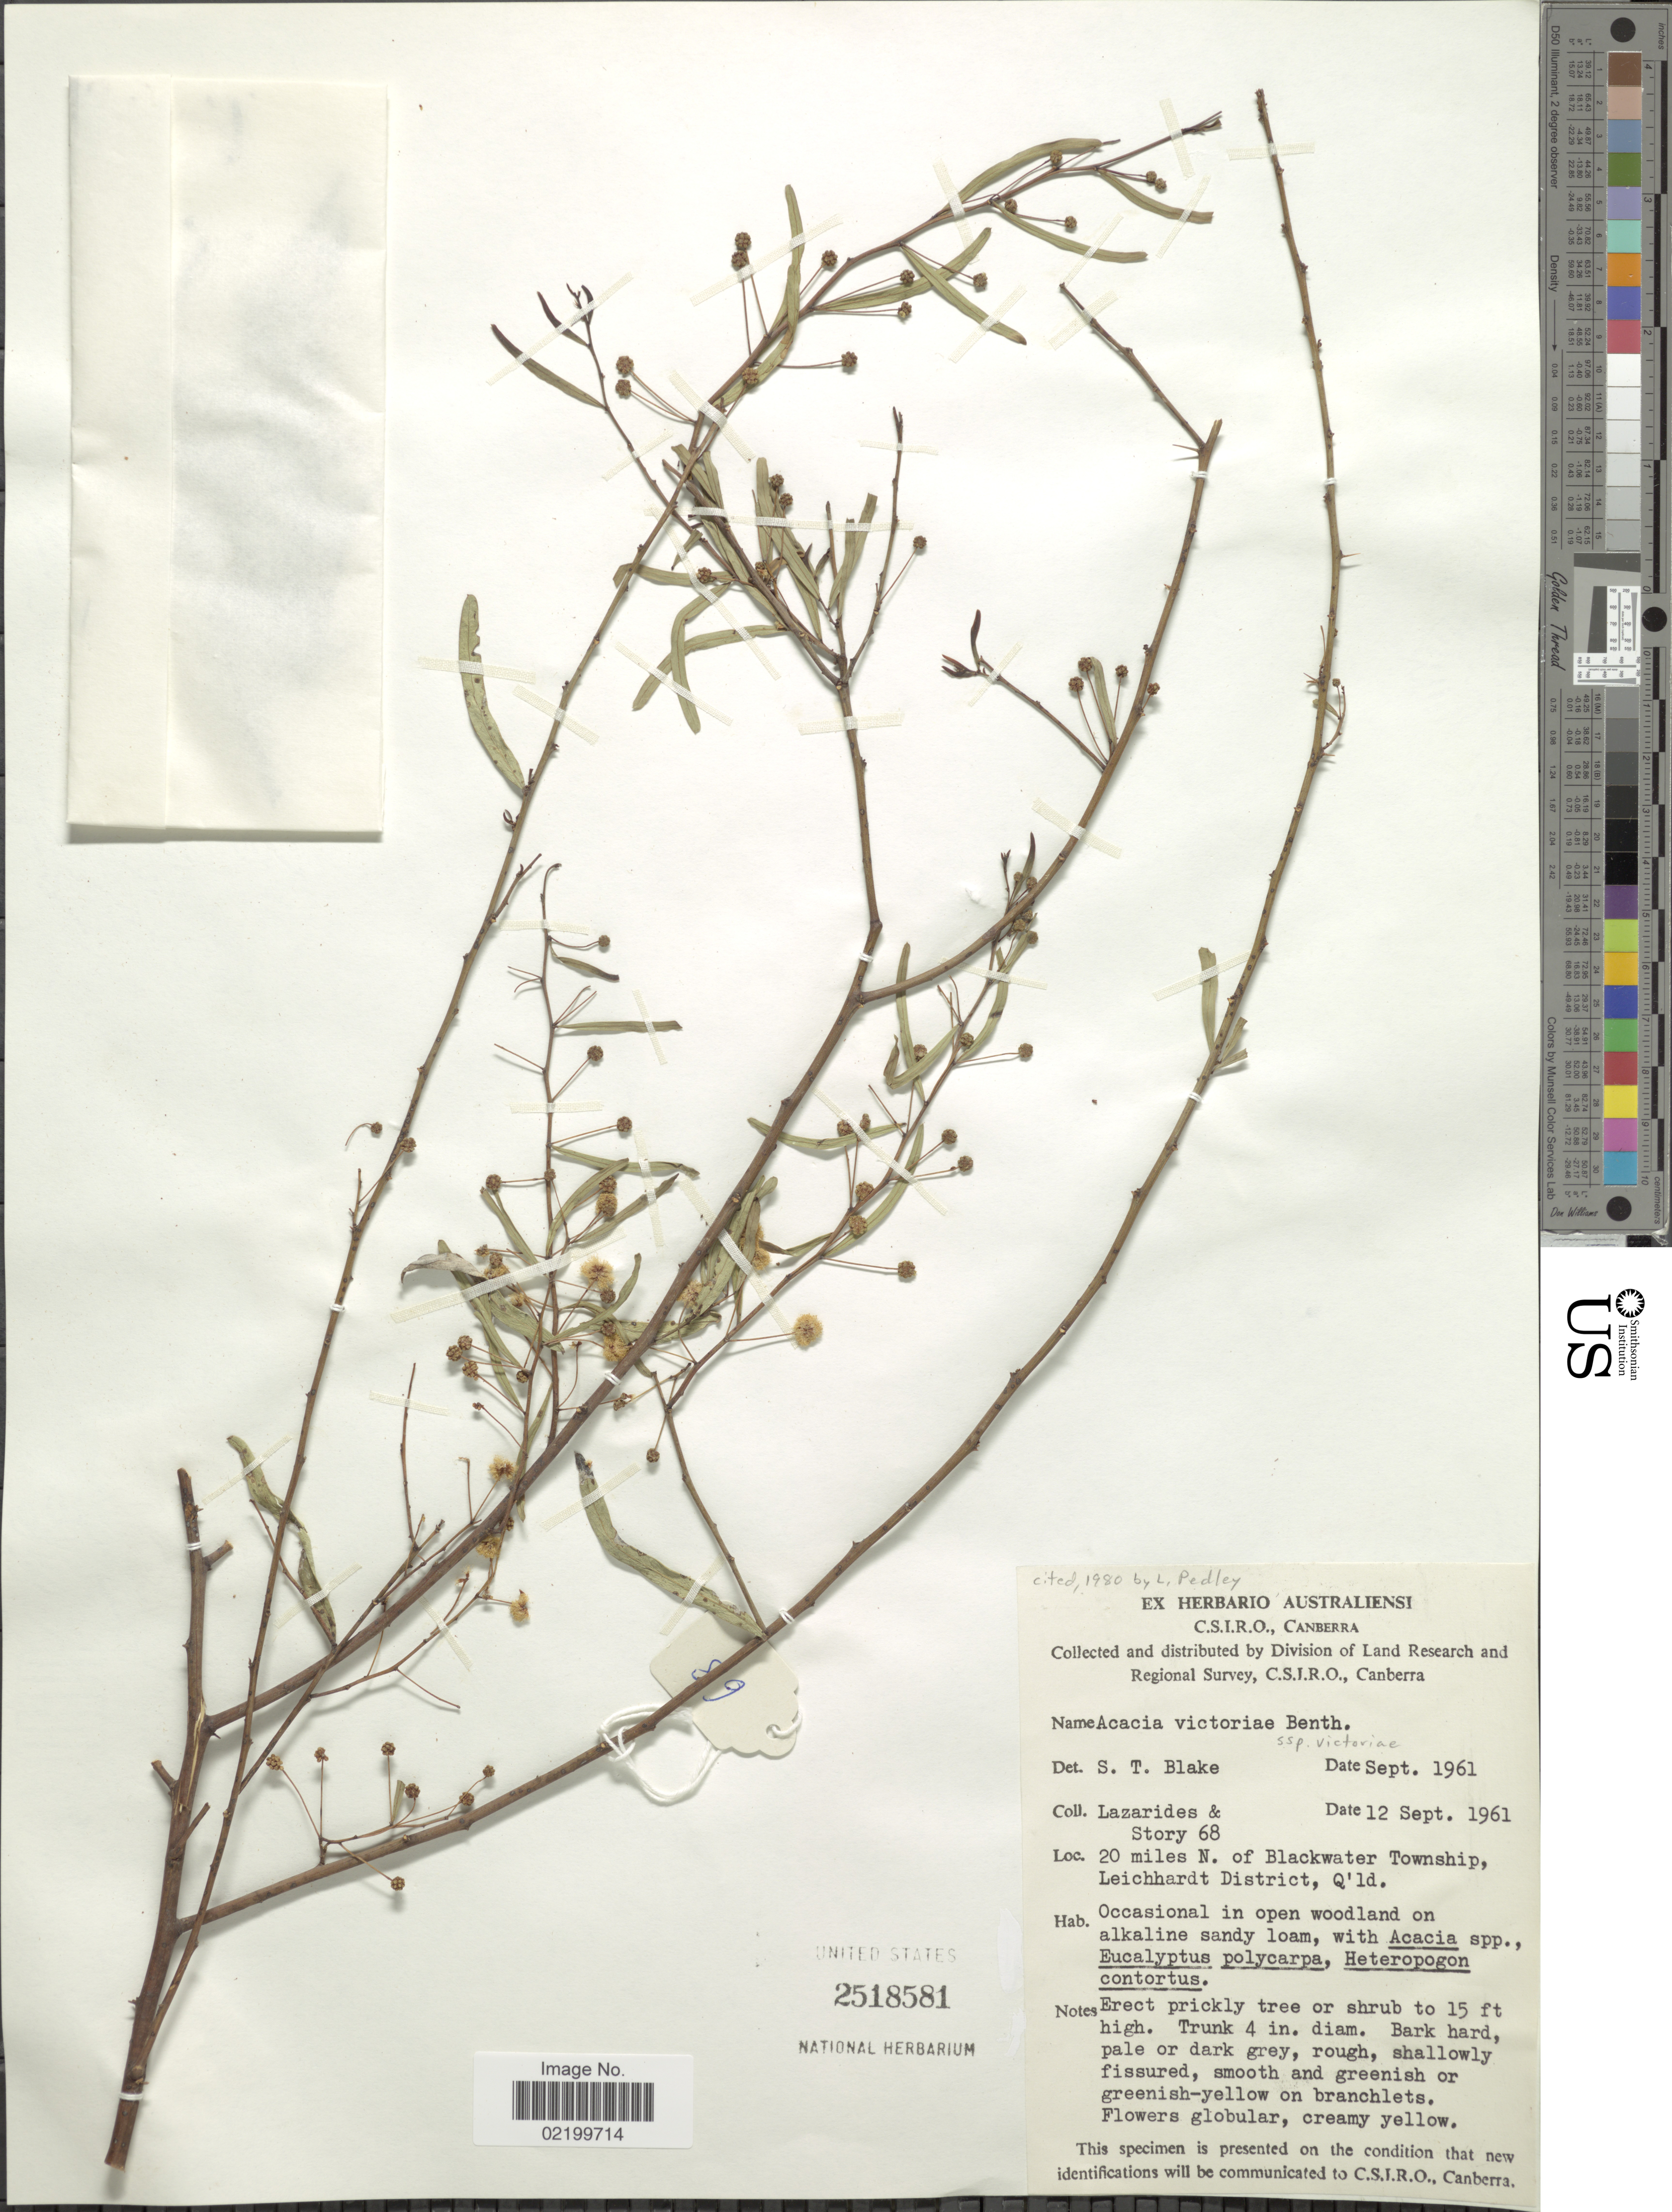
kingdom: Plantae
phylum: Tracheophyta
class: Magnoliopsida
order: Fabales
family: Fabaceae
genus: Acacia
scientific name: Acacia victoriae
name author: Benth.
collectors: M. Lazarides & -. Story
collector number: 68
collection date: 1961-09-12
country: Australia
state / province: Queensland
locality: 20 miles N. of Blackwater Township, Leichhardt District, Q'ld.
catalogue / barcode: US 2518581